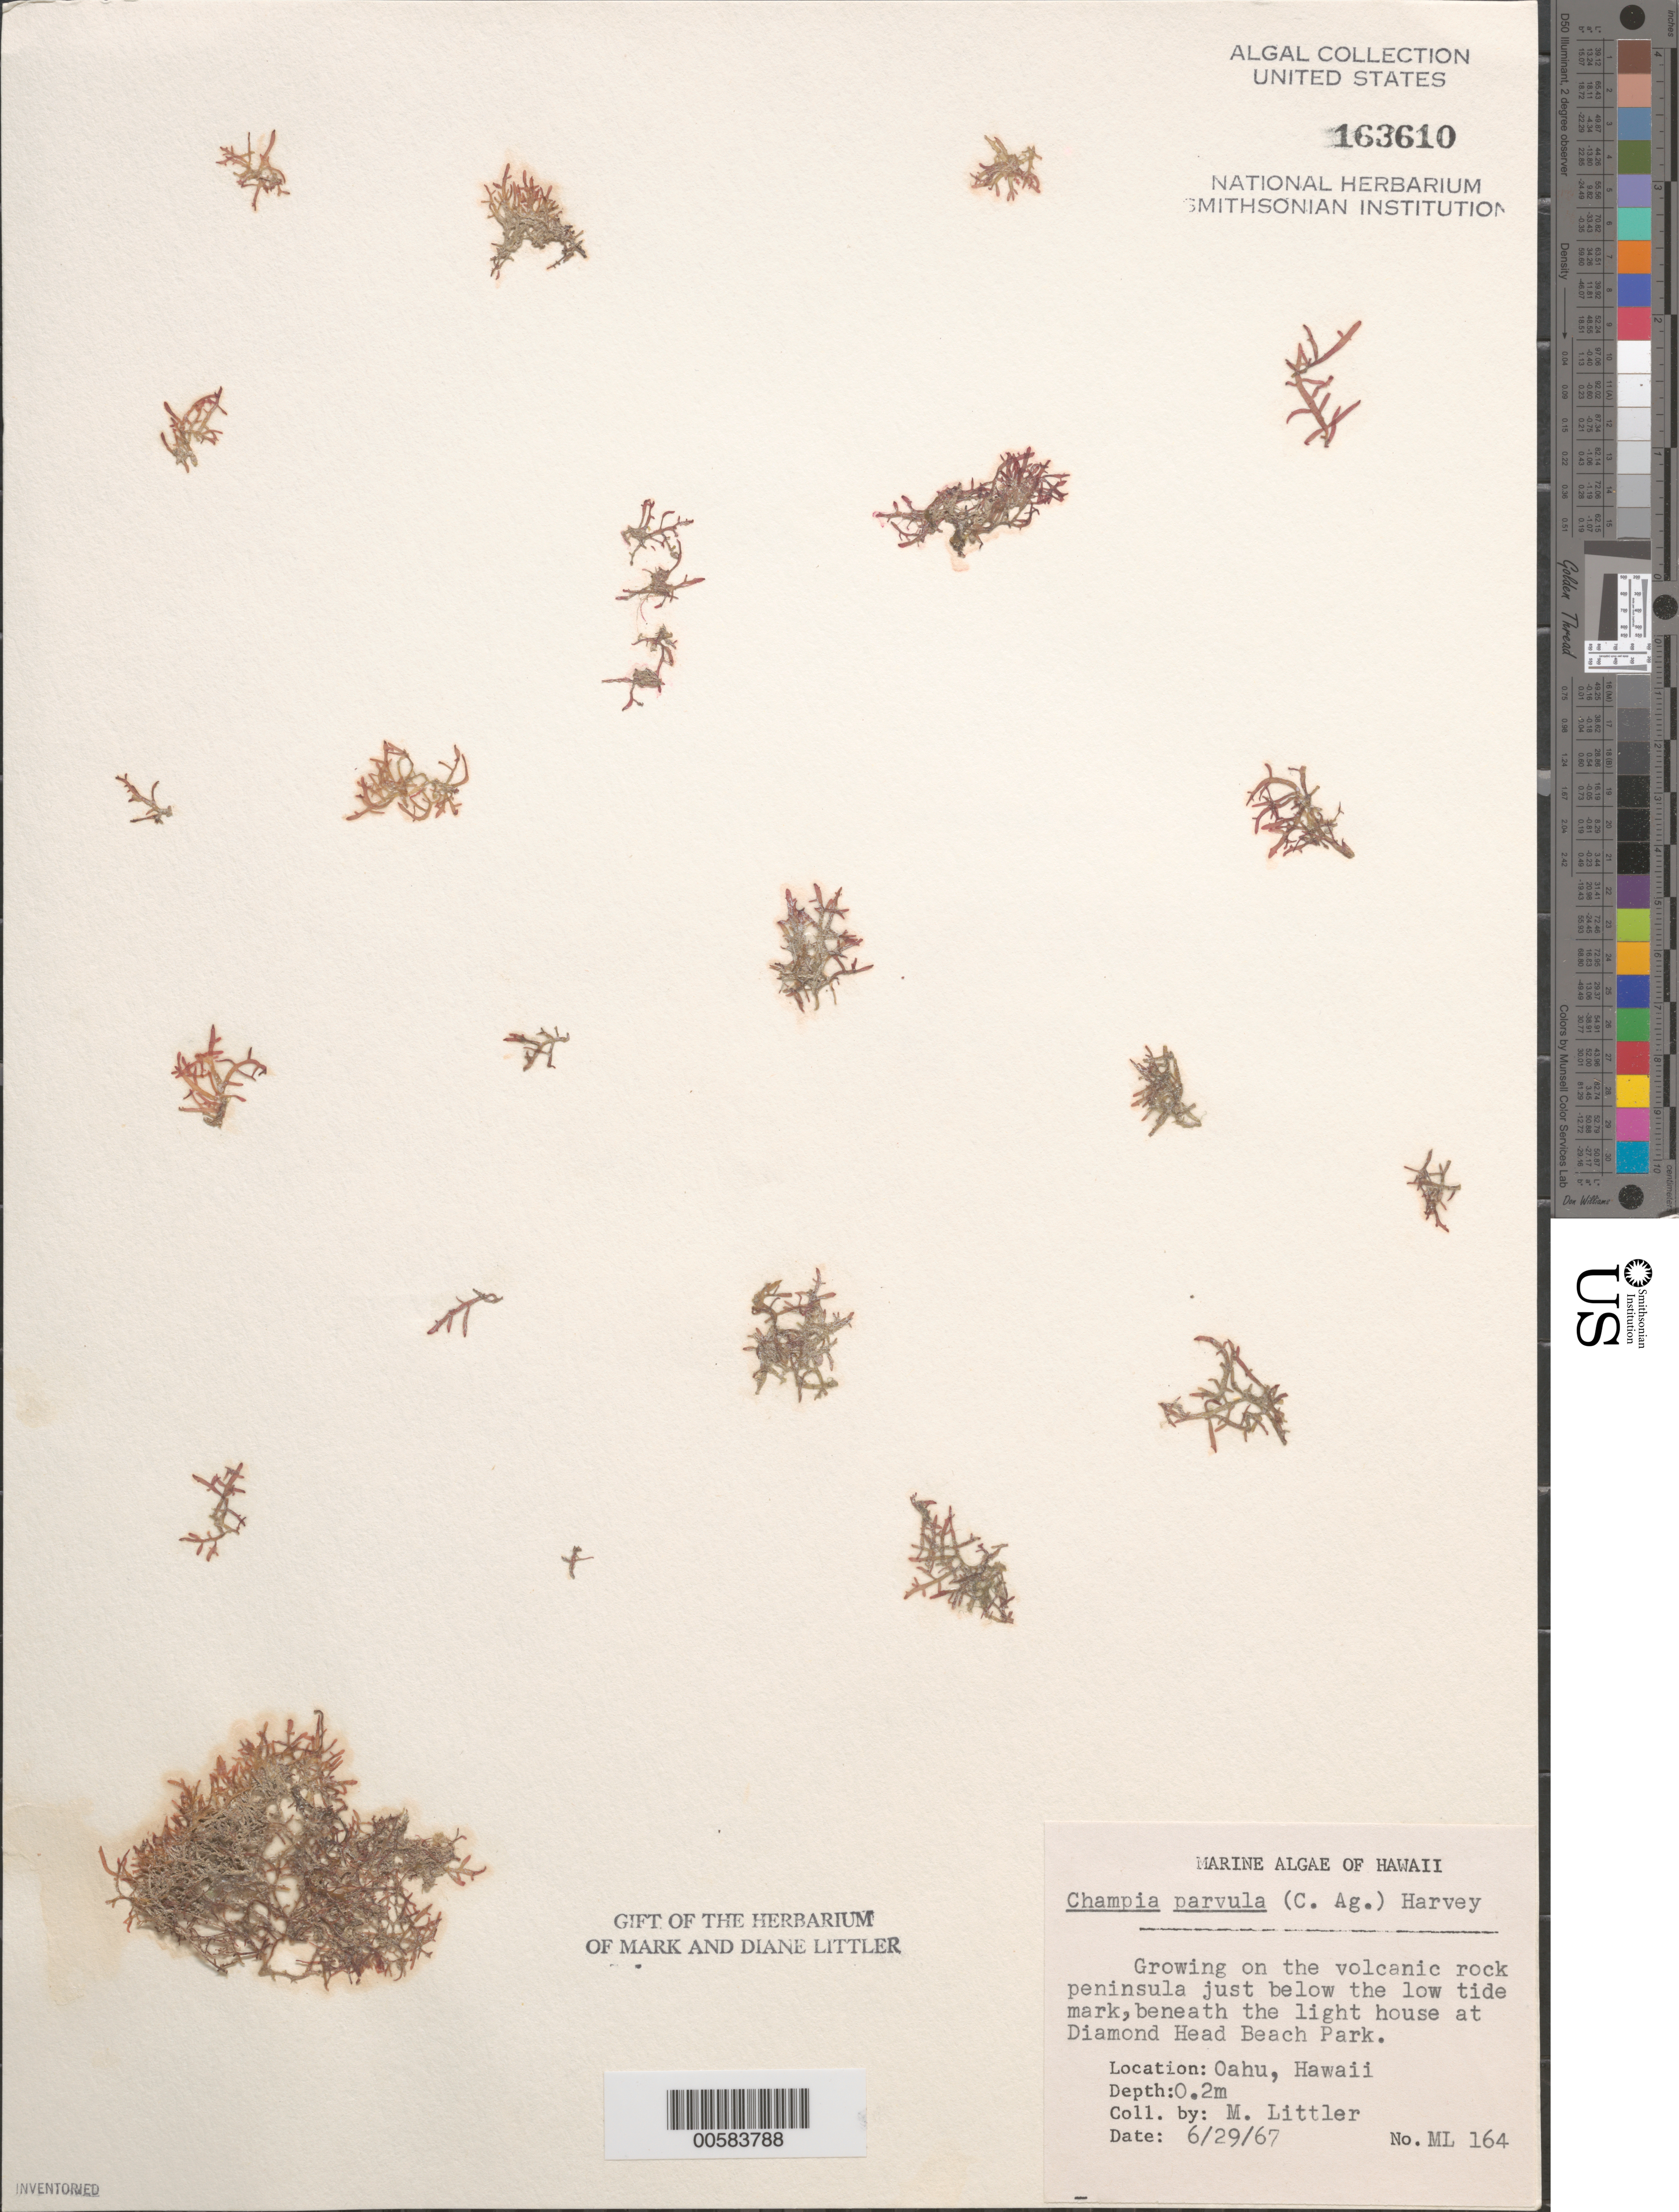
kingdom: Plantae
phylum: Rhodophyta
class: Florideophyceae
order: Rhodymeniales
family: Champiaceae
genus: Champia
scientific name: Champia parvula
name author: (C. Agardh) Harv.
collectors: M. M. Littler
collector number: ML 164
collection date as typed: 29 Jun 1967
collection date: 1967-06-29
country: United States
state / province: Hawaii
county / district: Honolulu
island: Oahu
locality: Diamond Head Beach Park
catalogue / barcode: US 163610